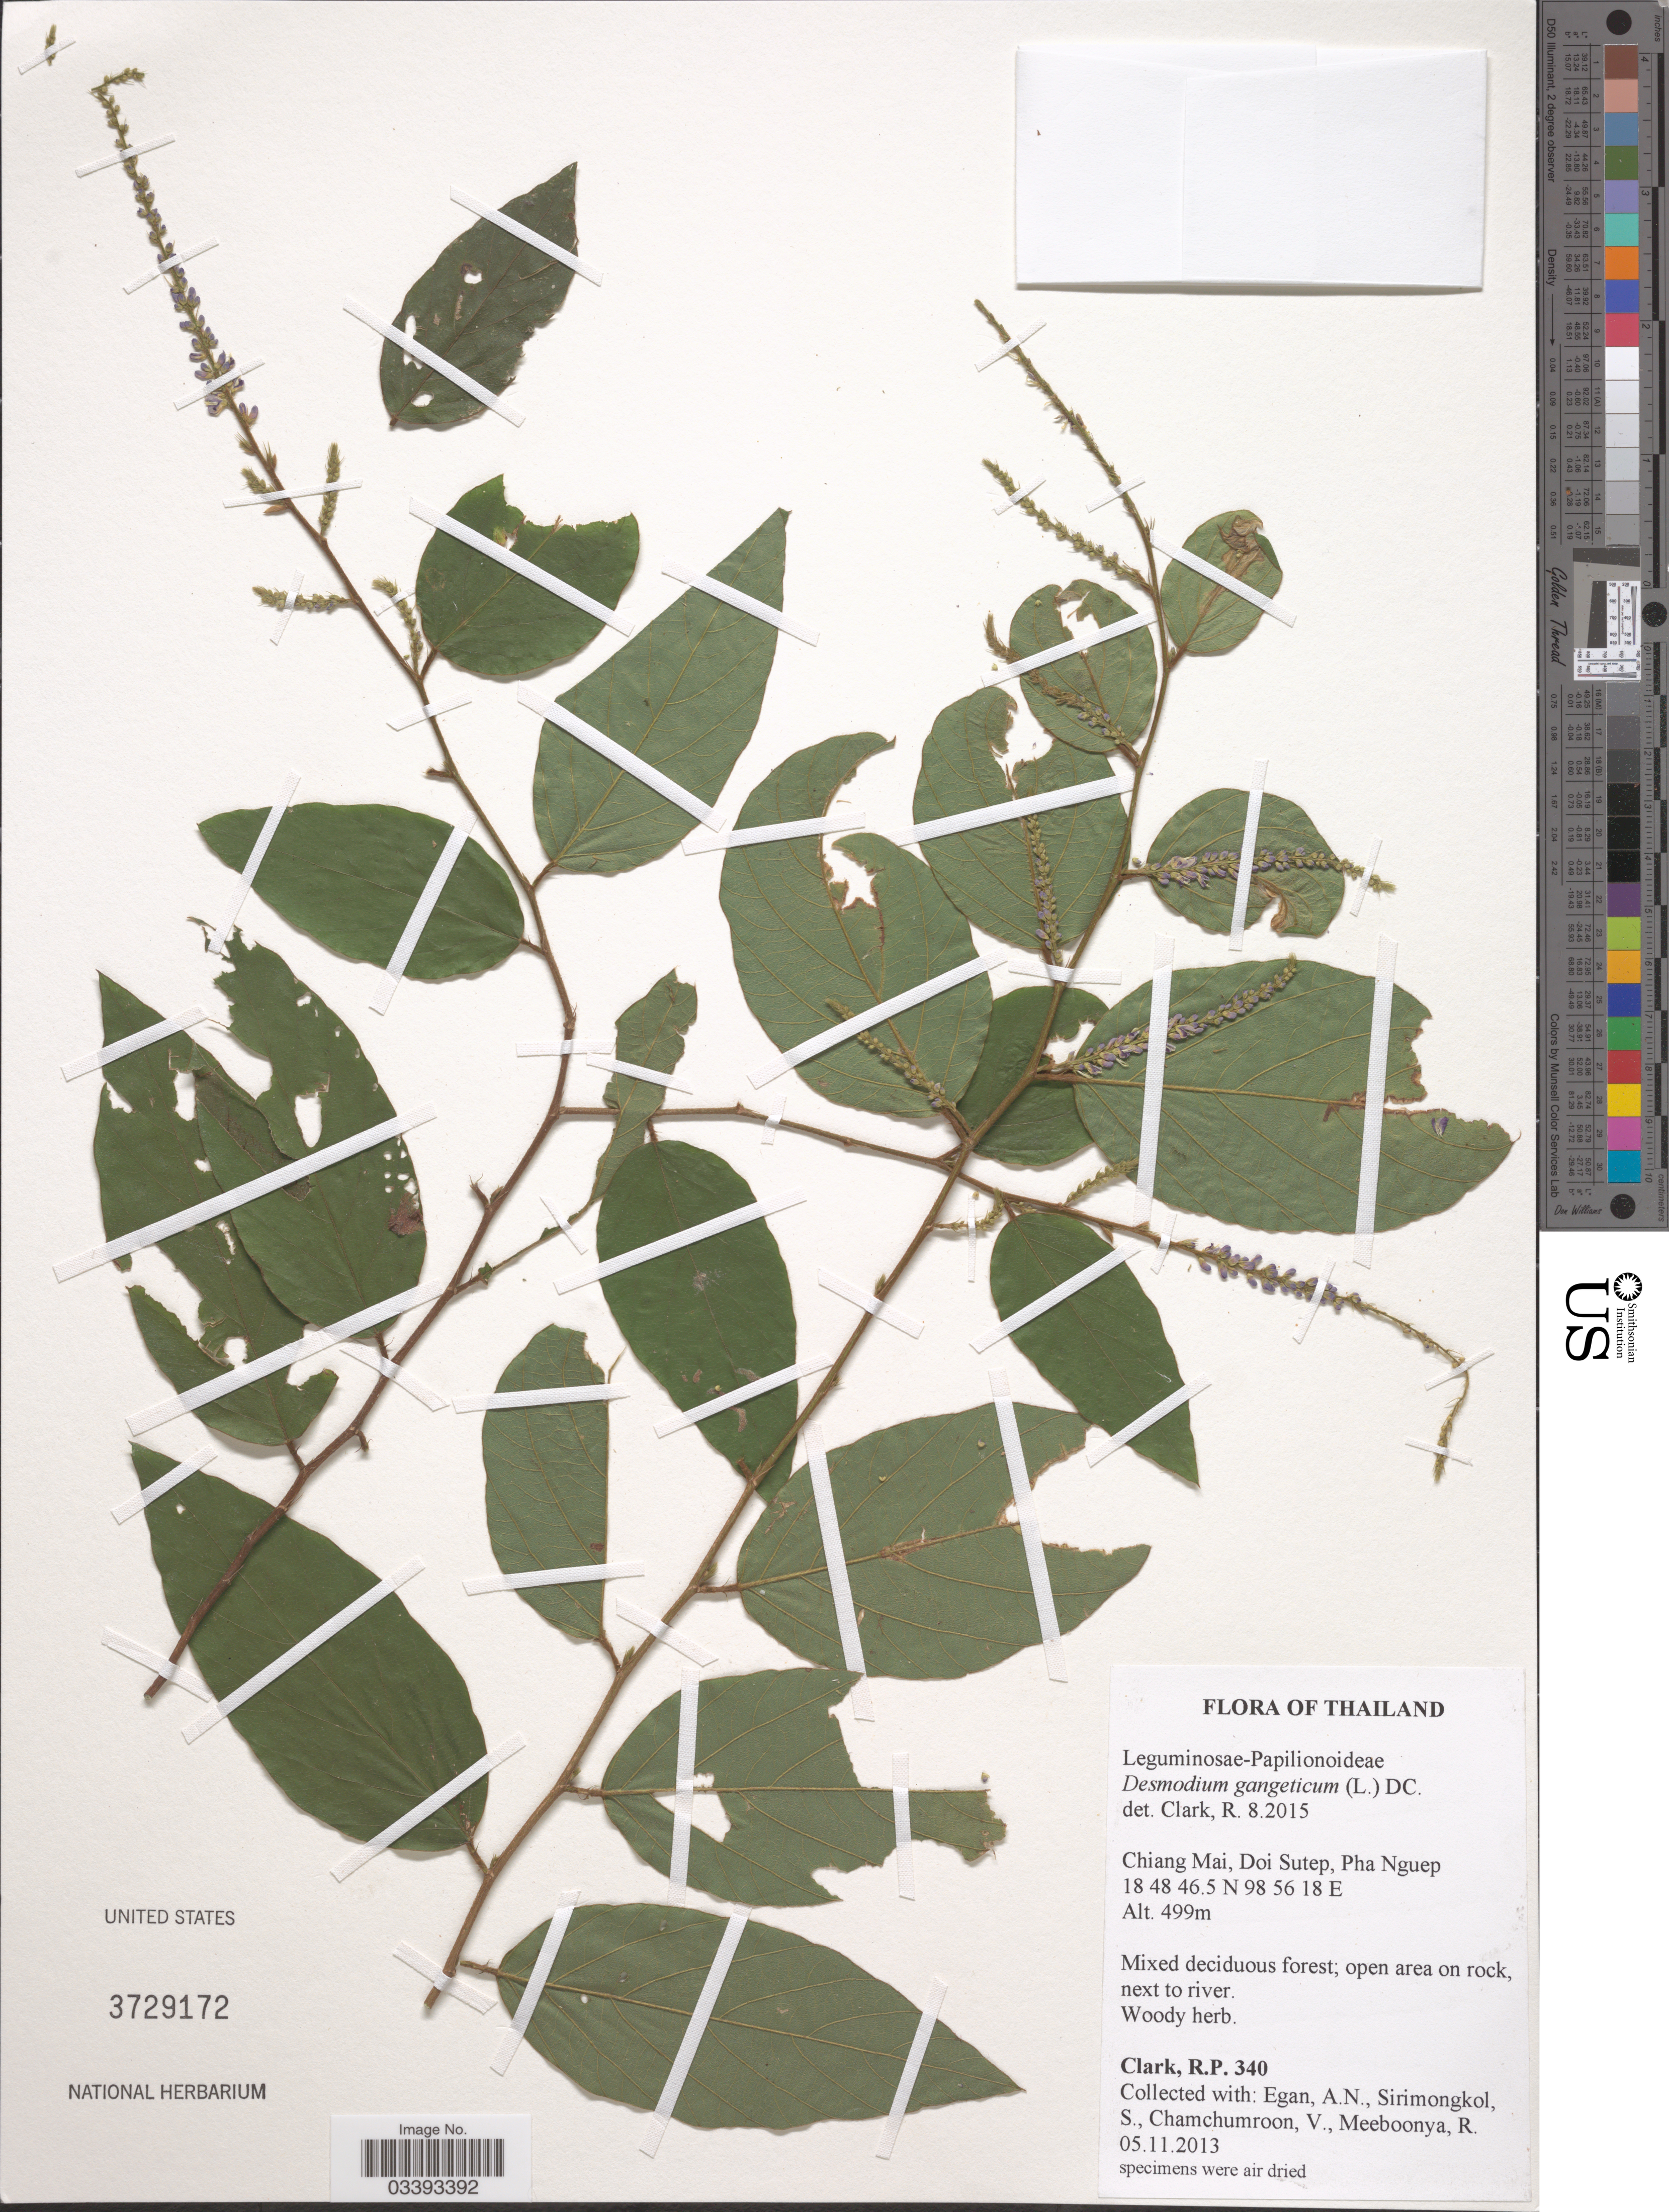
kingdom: Plantae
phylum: Tracheophyta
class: Magnoliopsida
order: Fabales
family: Fabaceae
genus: Pleurolobus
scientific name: Pleurolobus gangeticus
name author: (L.) J. St.-Hil. ex H. Ohashi & K. Ohashi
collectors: R. P. Clark, A. N. Egan, S. Sirimongkol, V. Chamchumroon & R. Meeboonya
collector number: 340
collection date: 2013-11-05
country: Thailand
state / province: Chiang Mai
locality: Doi Sutep, Pha Nguep.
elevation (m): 499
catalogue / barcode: US 3729172